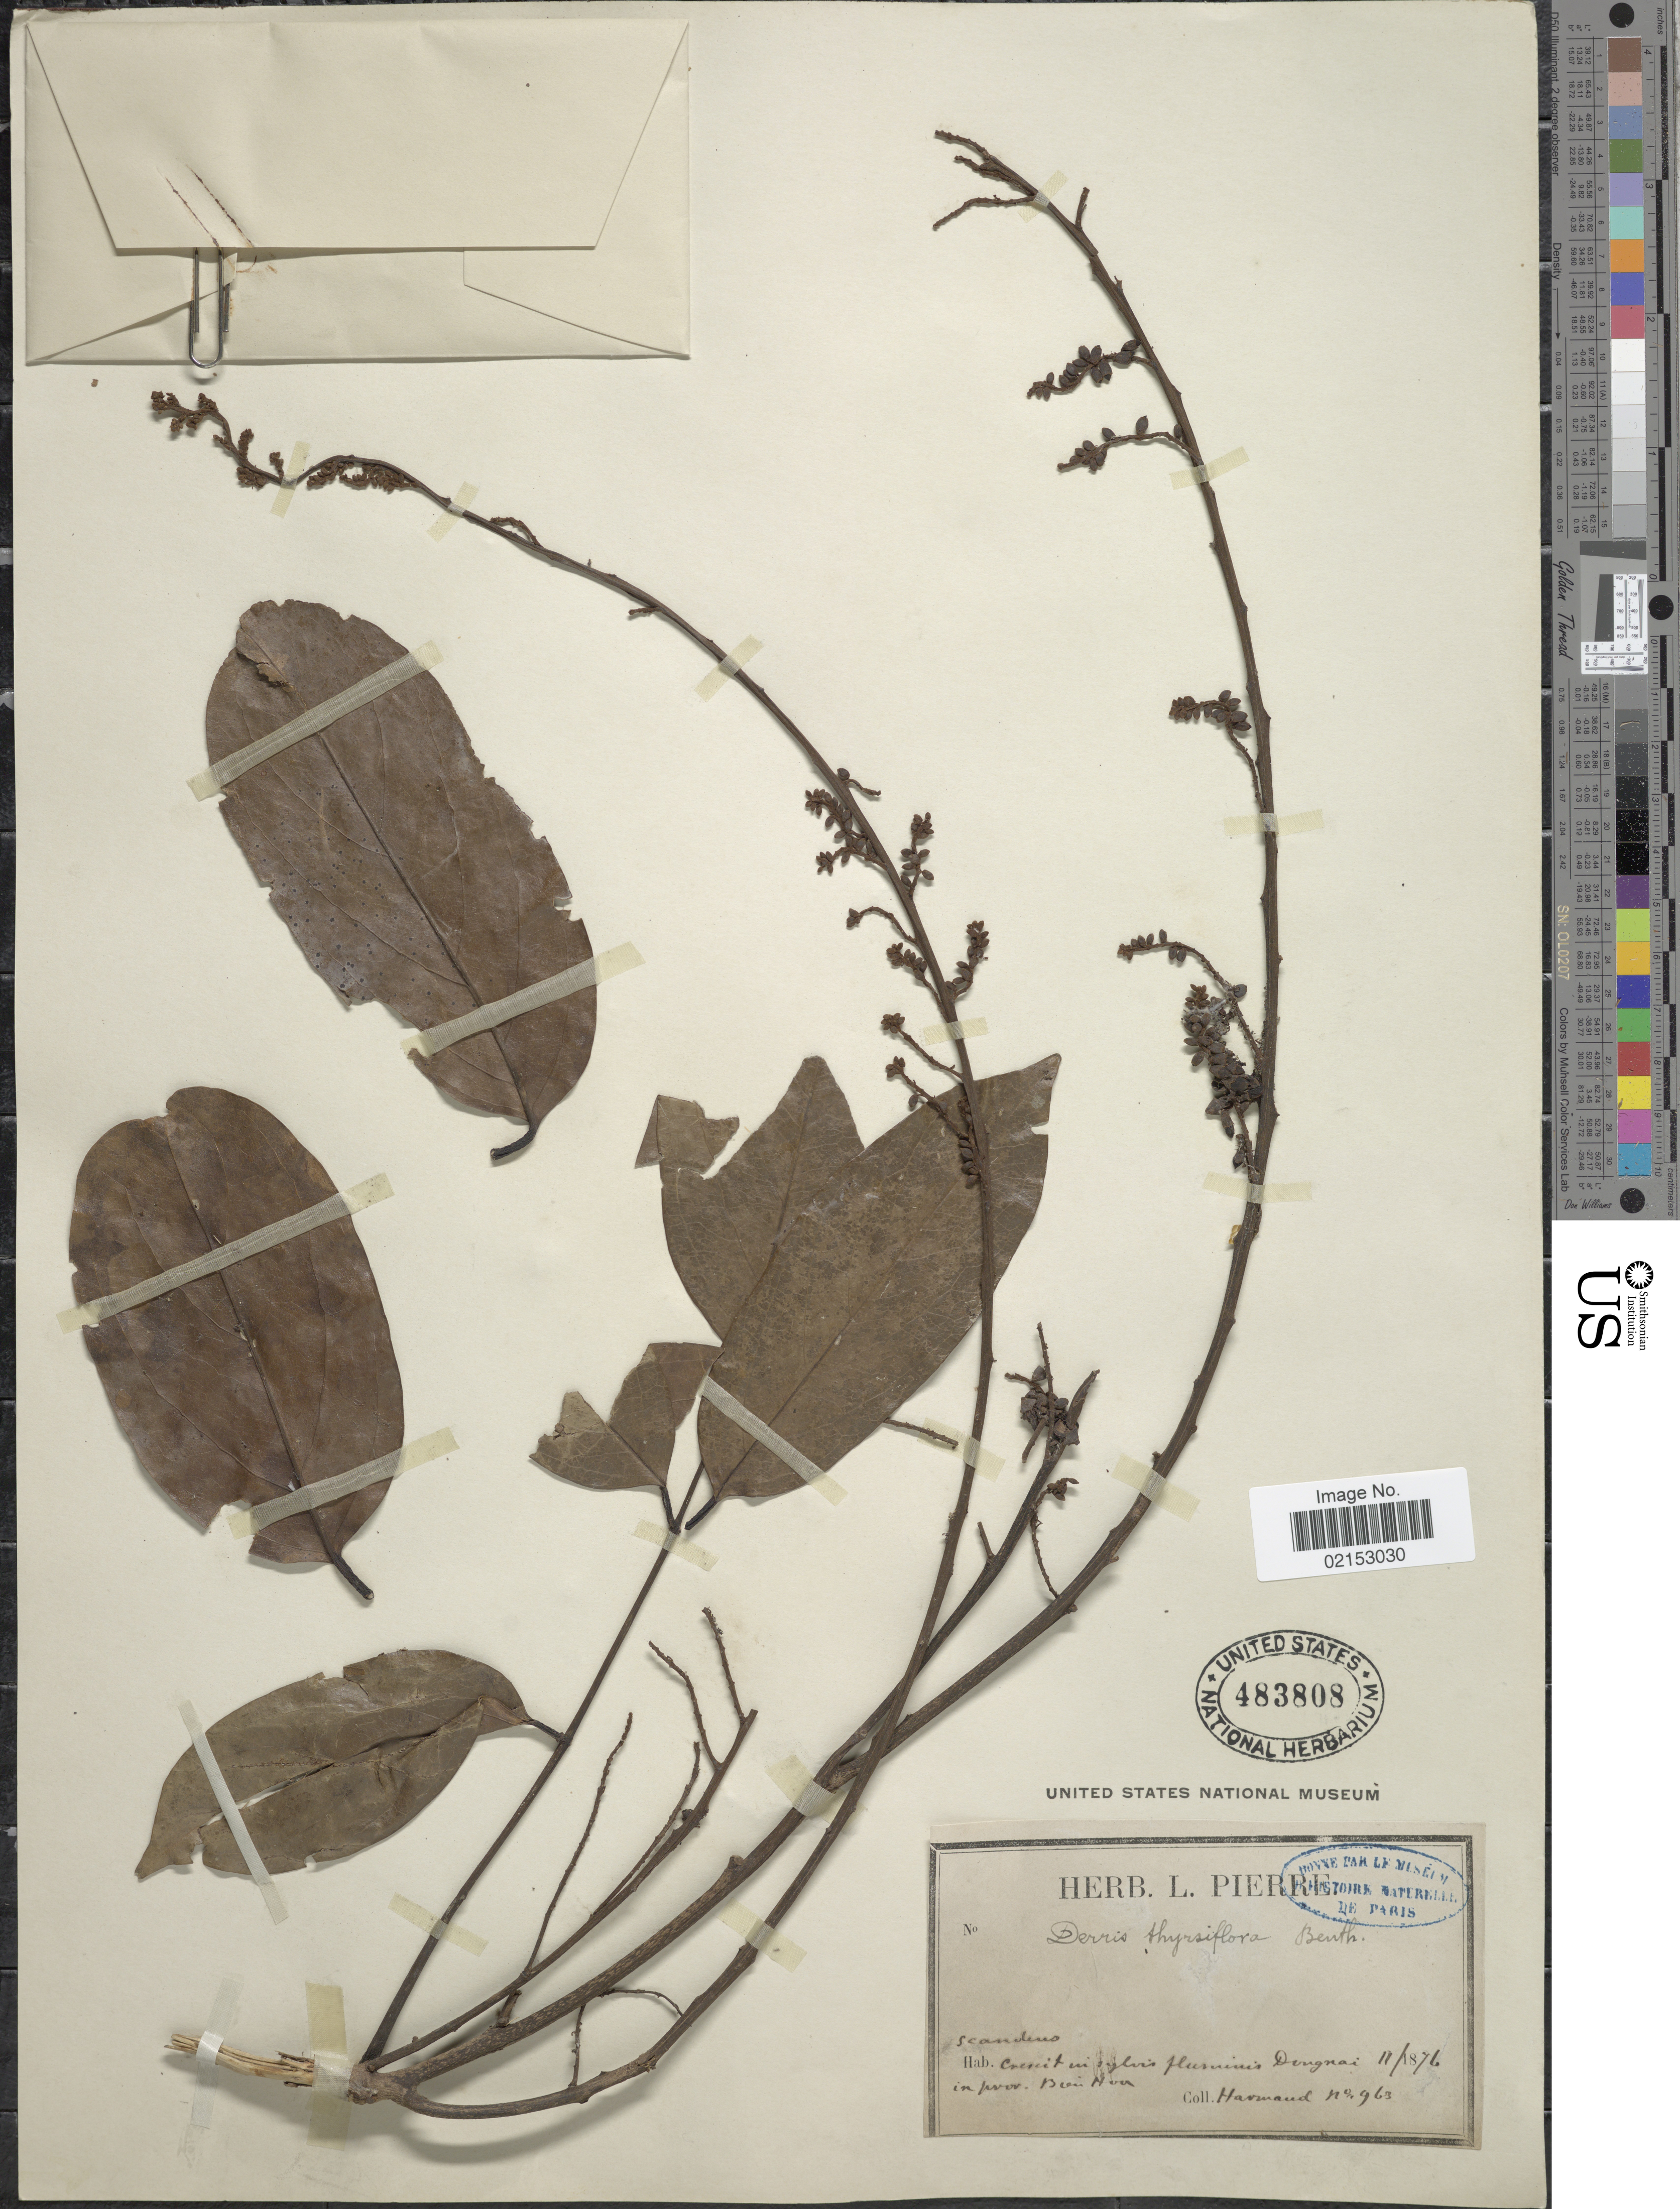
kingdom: Plantae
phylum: Tracheophyta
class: Magnoliopsida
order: Fabales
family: Fabaceae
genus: Aganope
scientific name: Aganope thyrsiflora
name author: (Benth.) Polhill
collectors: Harmand, --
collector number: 963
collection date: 1876-11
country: Vietnam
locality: Crescit in silvis fluminis Dongnai on prov. Biên Hòa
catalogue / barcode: US 483808